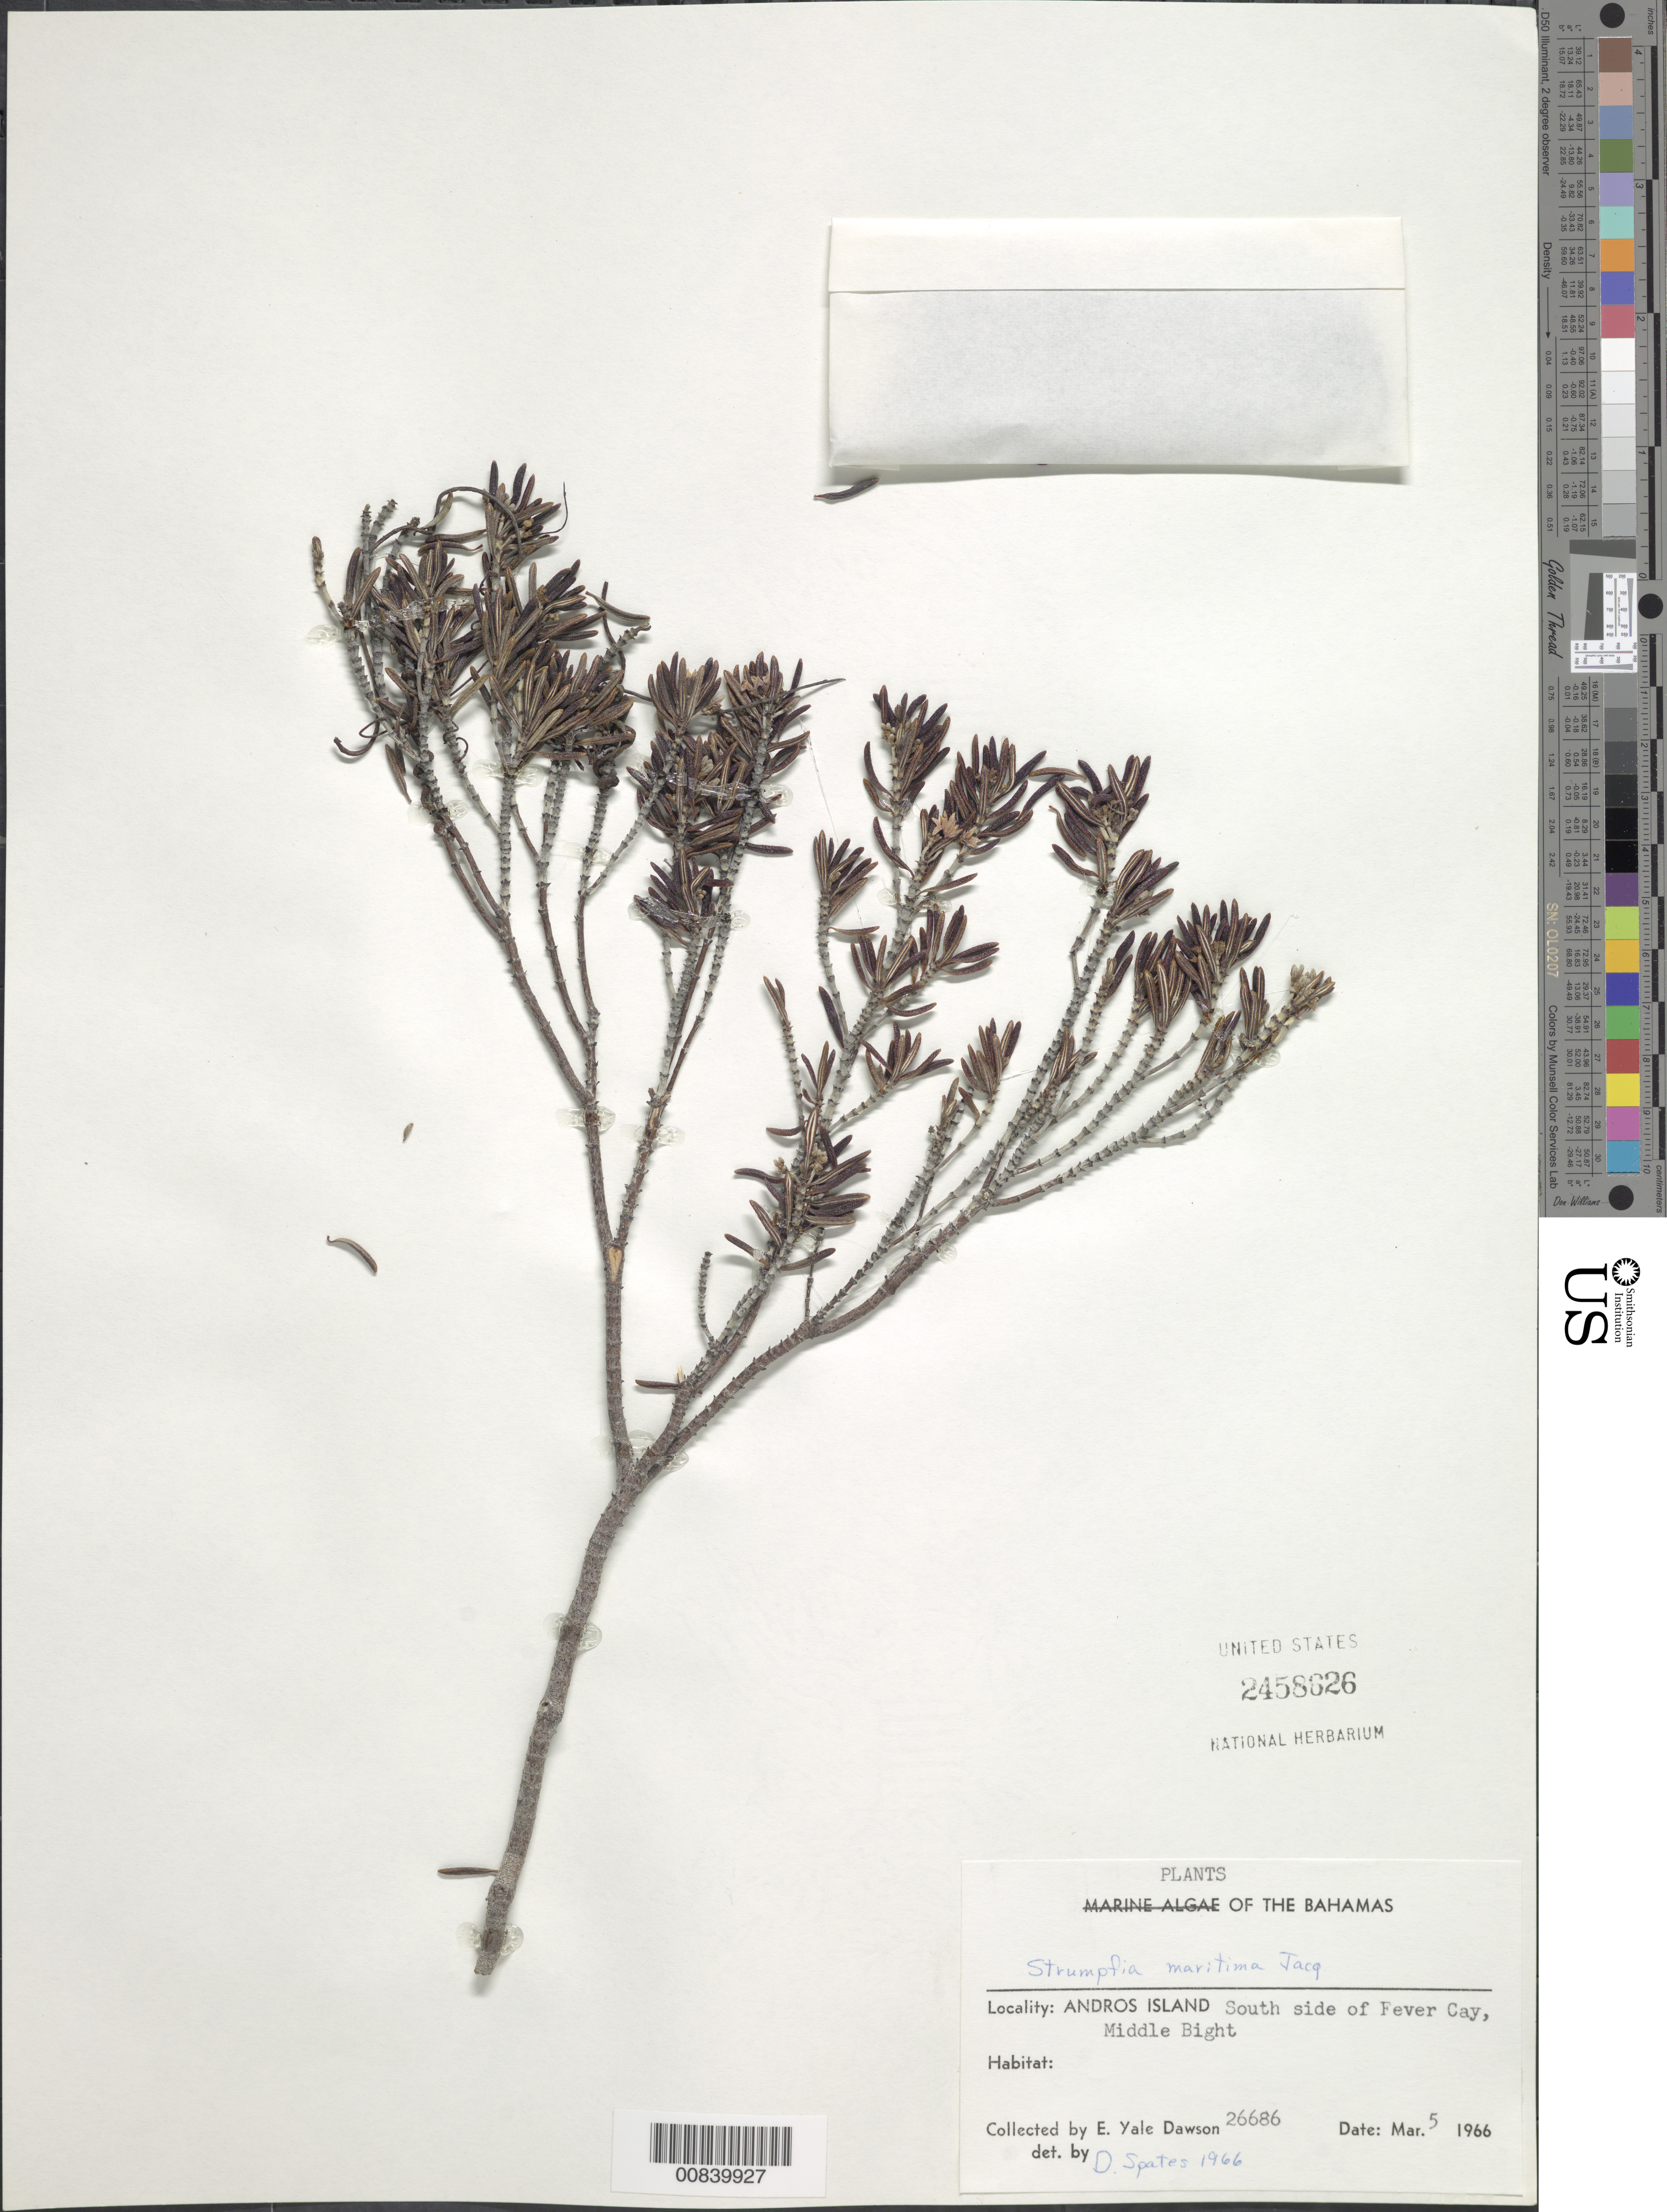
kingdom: Plantae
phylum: Tracheophyta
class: Magnoliopsida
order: Gentianales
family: Rubiaceae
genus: Strumpfia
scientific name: Strumpfia maritima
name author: Jacq.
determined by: Spates, D.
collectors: E. Y. Dawson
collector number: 26686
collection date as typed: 05 Mar 1966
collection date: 1966-03-05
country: Bahamas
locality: Andros Island. South side of Fever Cay, Middle Bight.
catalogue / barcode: US 2458626